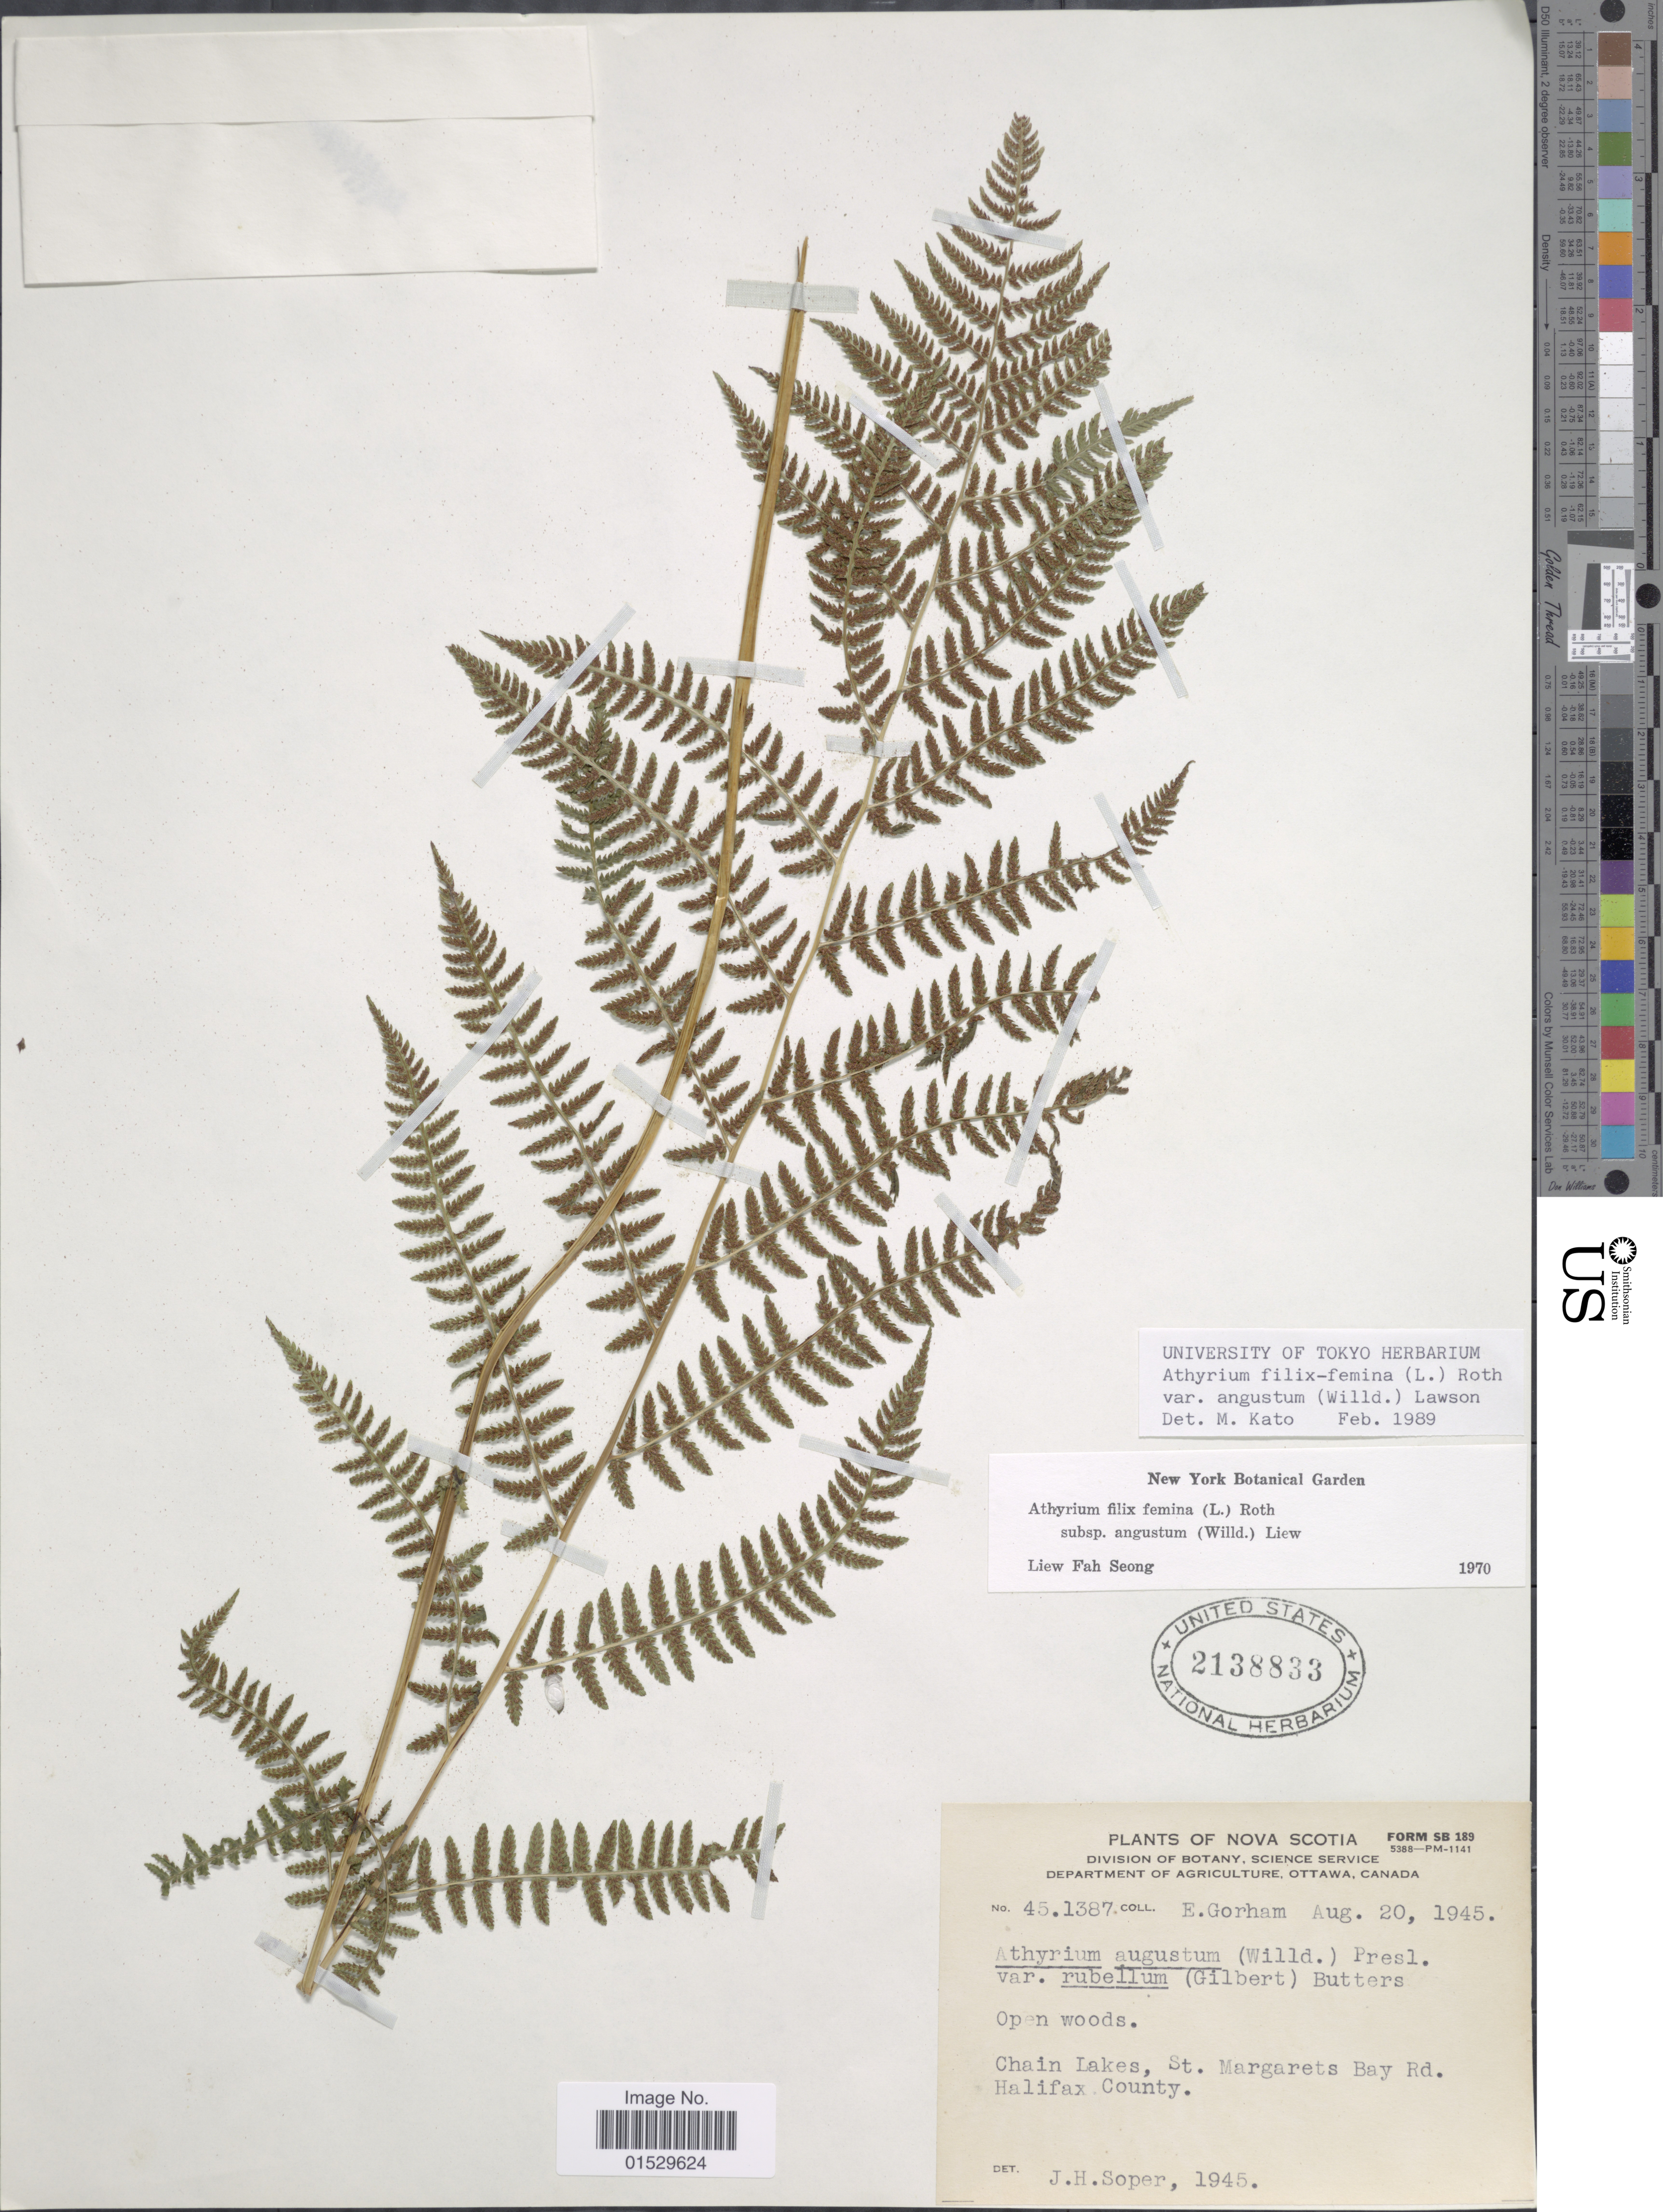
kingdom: Plantae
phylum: Tracheophyta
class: Polypodiopsida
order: Polypodiales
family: Athyriaceae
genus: Athyrium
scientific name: Athyrium filix-femina subsp. angustatum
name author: (Willd.) R.T. Clausen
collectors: E. Gorham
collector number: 451287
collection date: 1945-08-20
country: Canada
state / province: Nova Scotia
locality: Chain Lakes, St. Margarets Bay Rd., Halifax County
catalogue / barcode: US 2138833